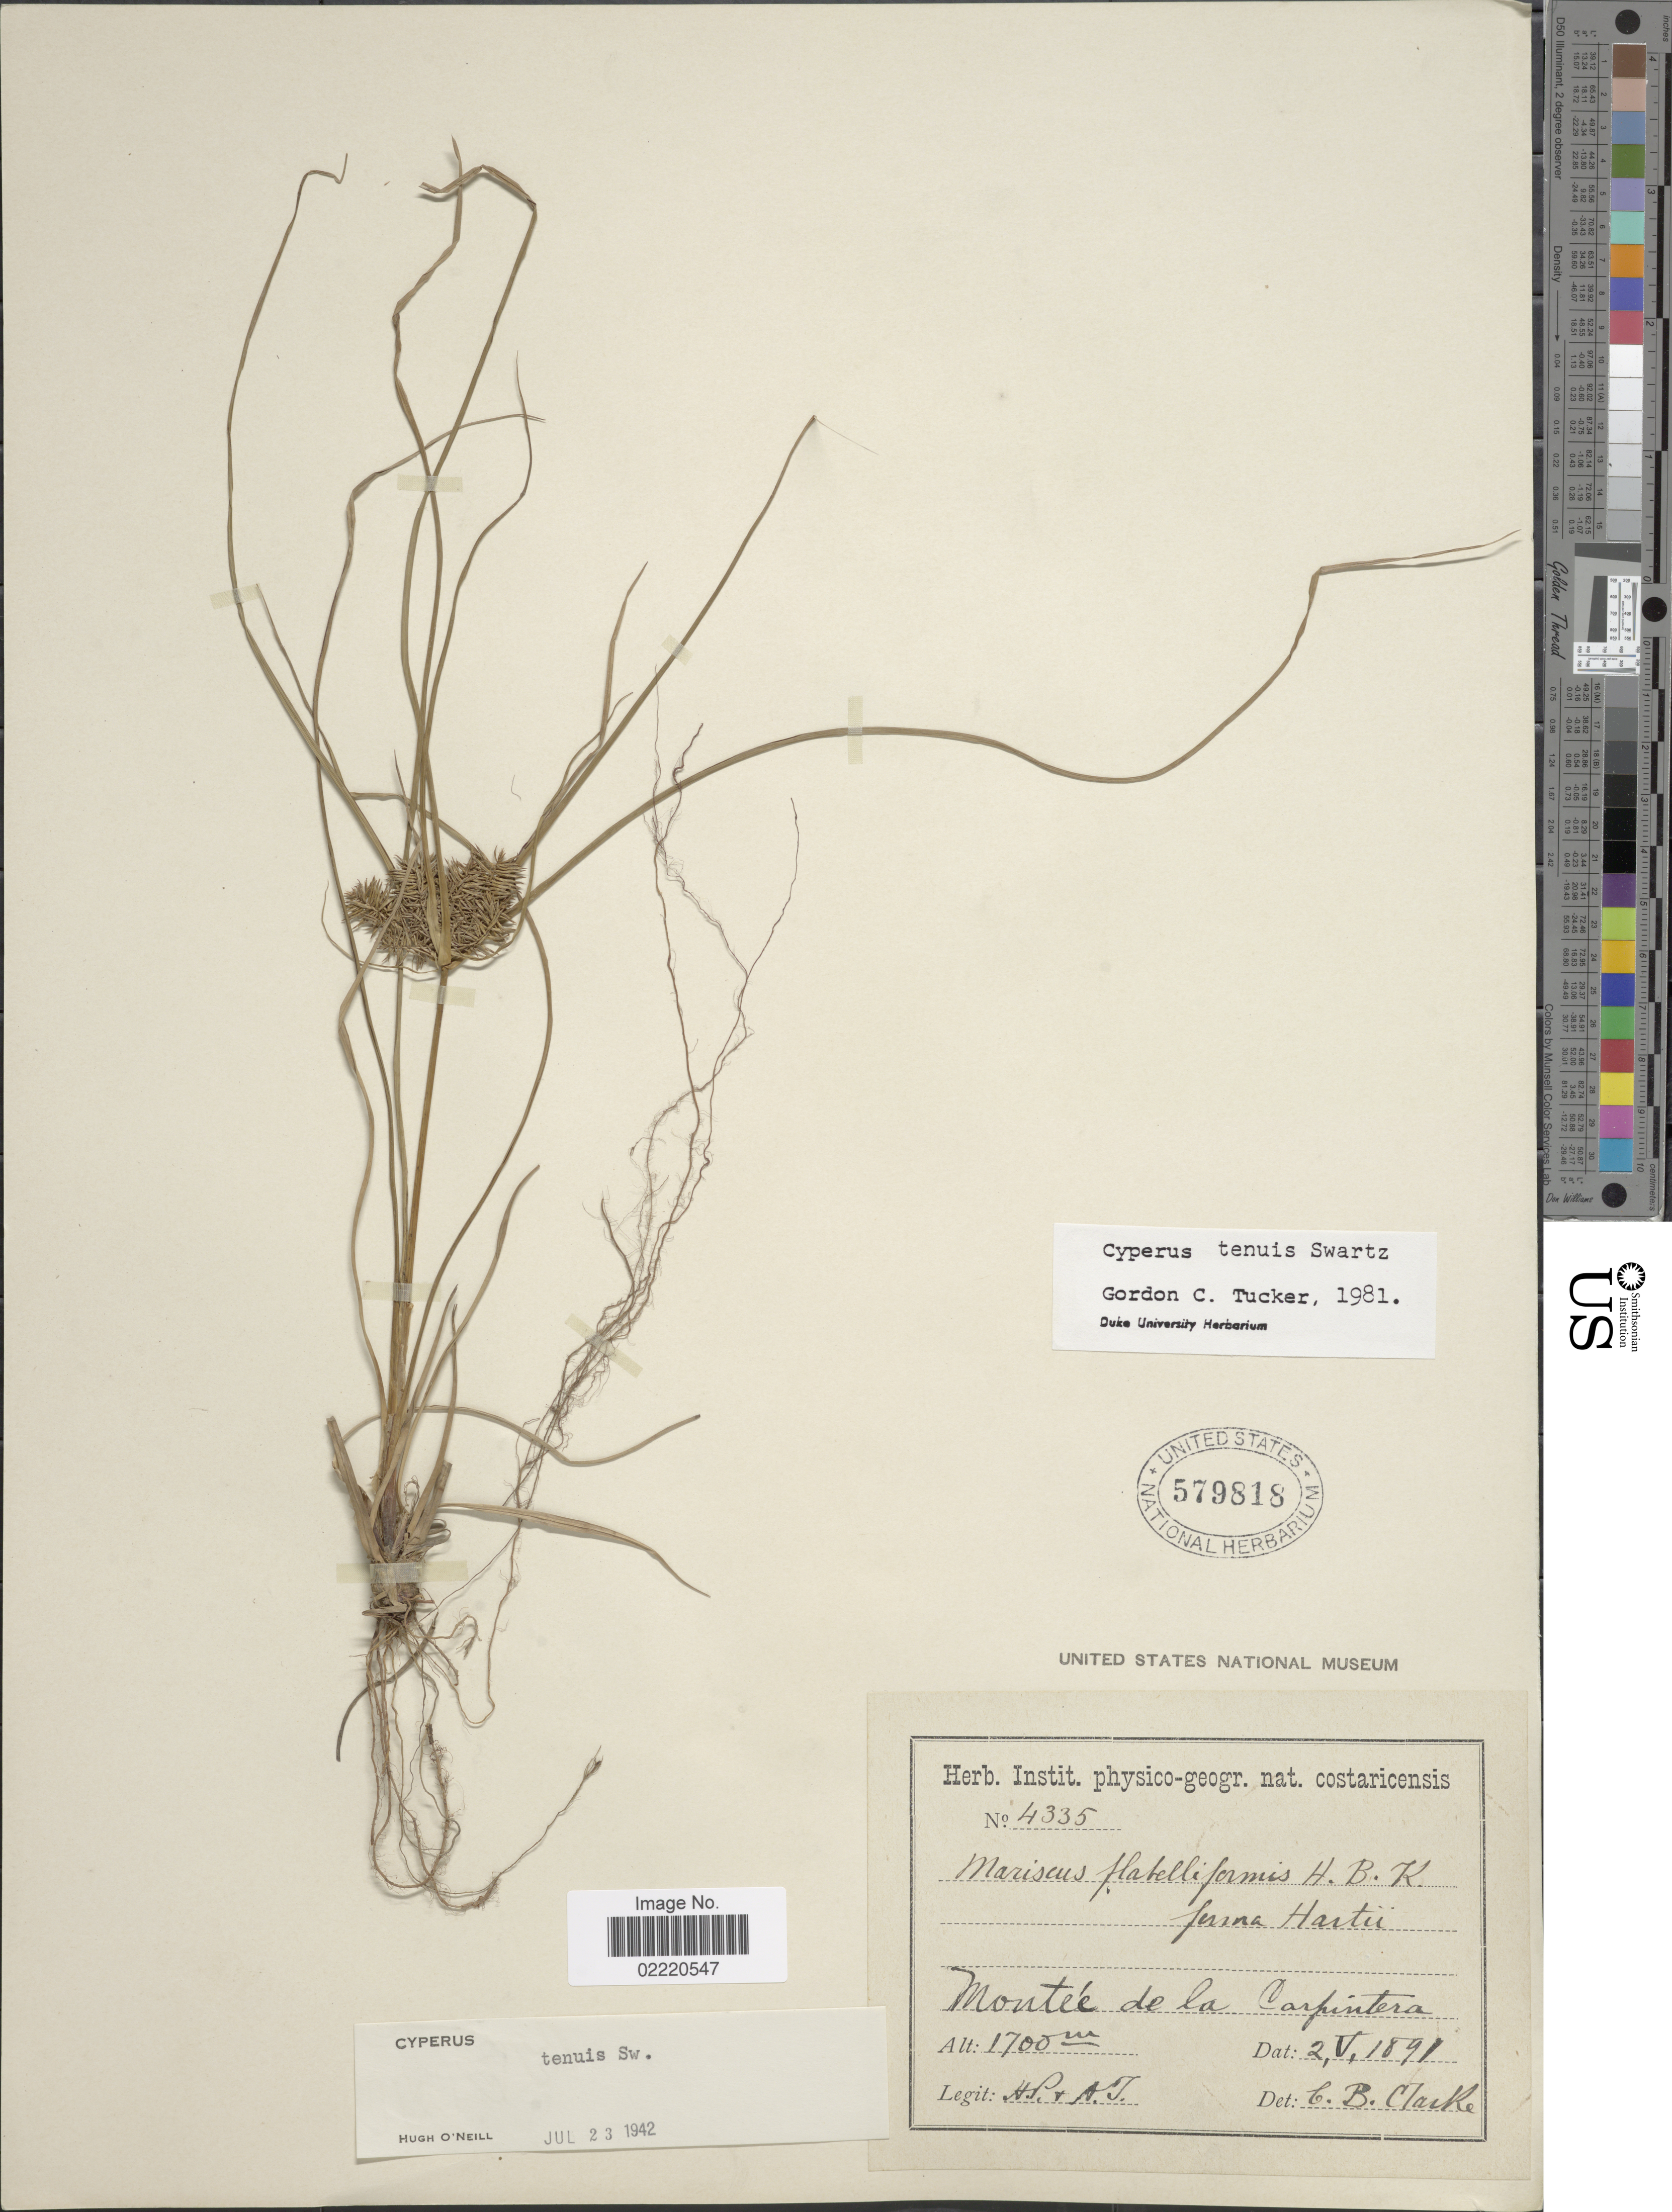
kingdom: Plantae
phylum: Tracheophyta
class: Liliopsida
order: Poales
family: Cyperaceae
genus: Cyperus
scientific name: Cyperus tenuis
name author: Sw.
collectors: H. P. & A. T.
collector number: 4335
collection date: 1891-05-02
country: Costa Rica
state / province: San José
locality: Montee de la Carpintera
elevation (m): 1700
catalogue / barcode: US 579818